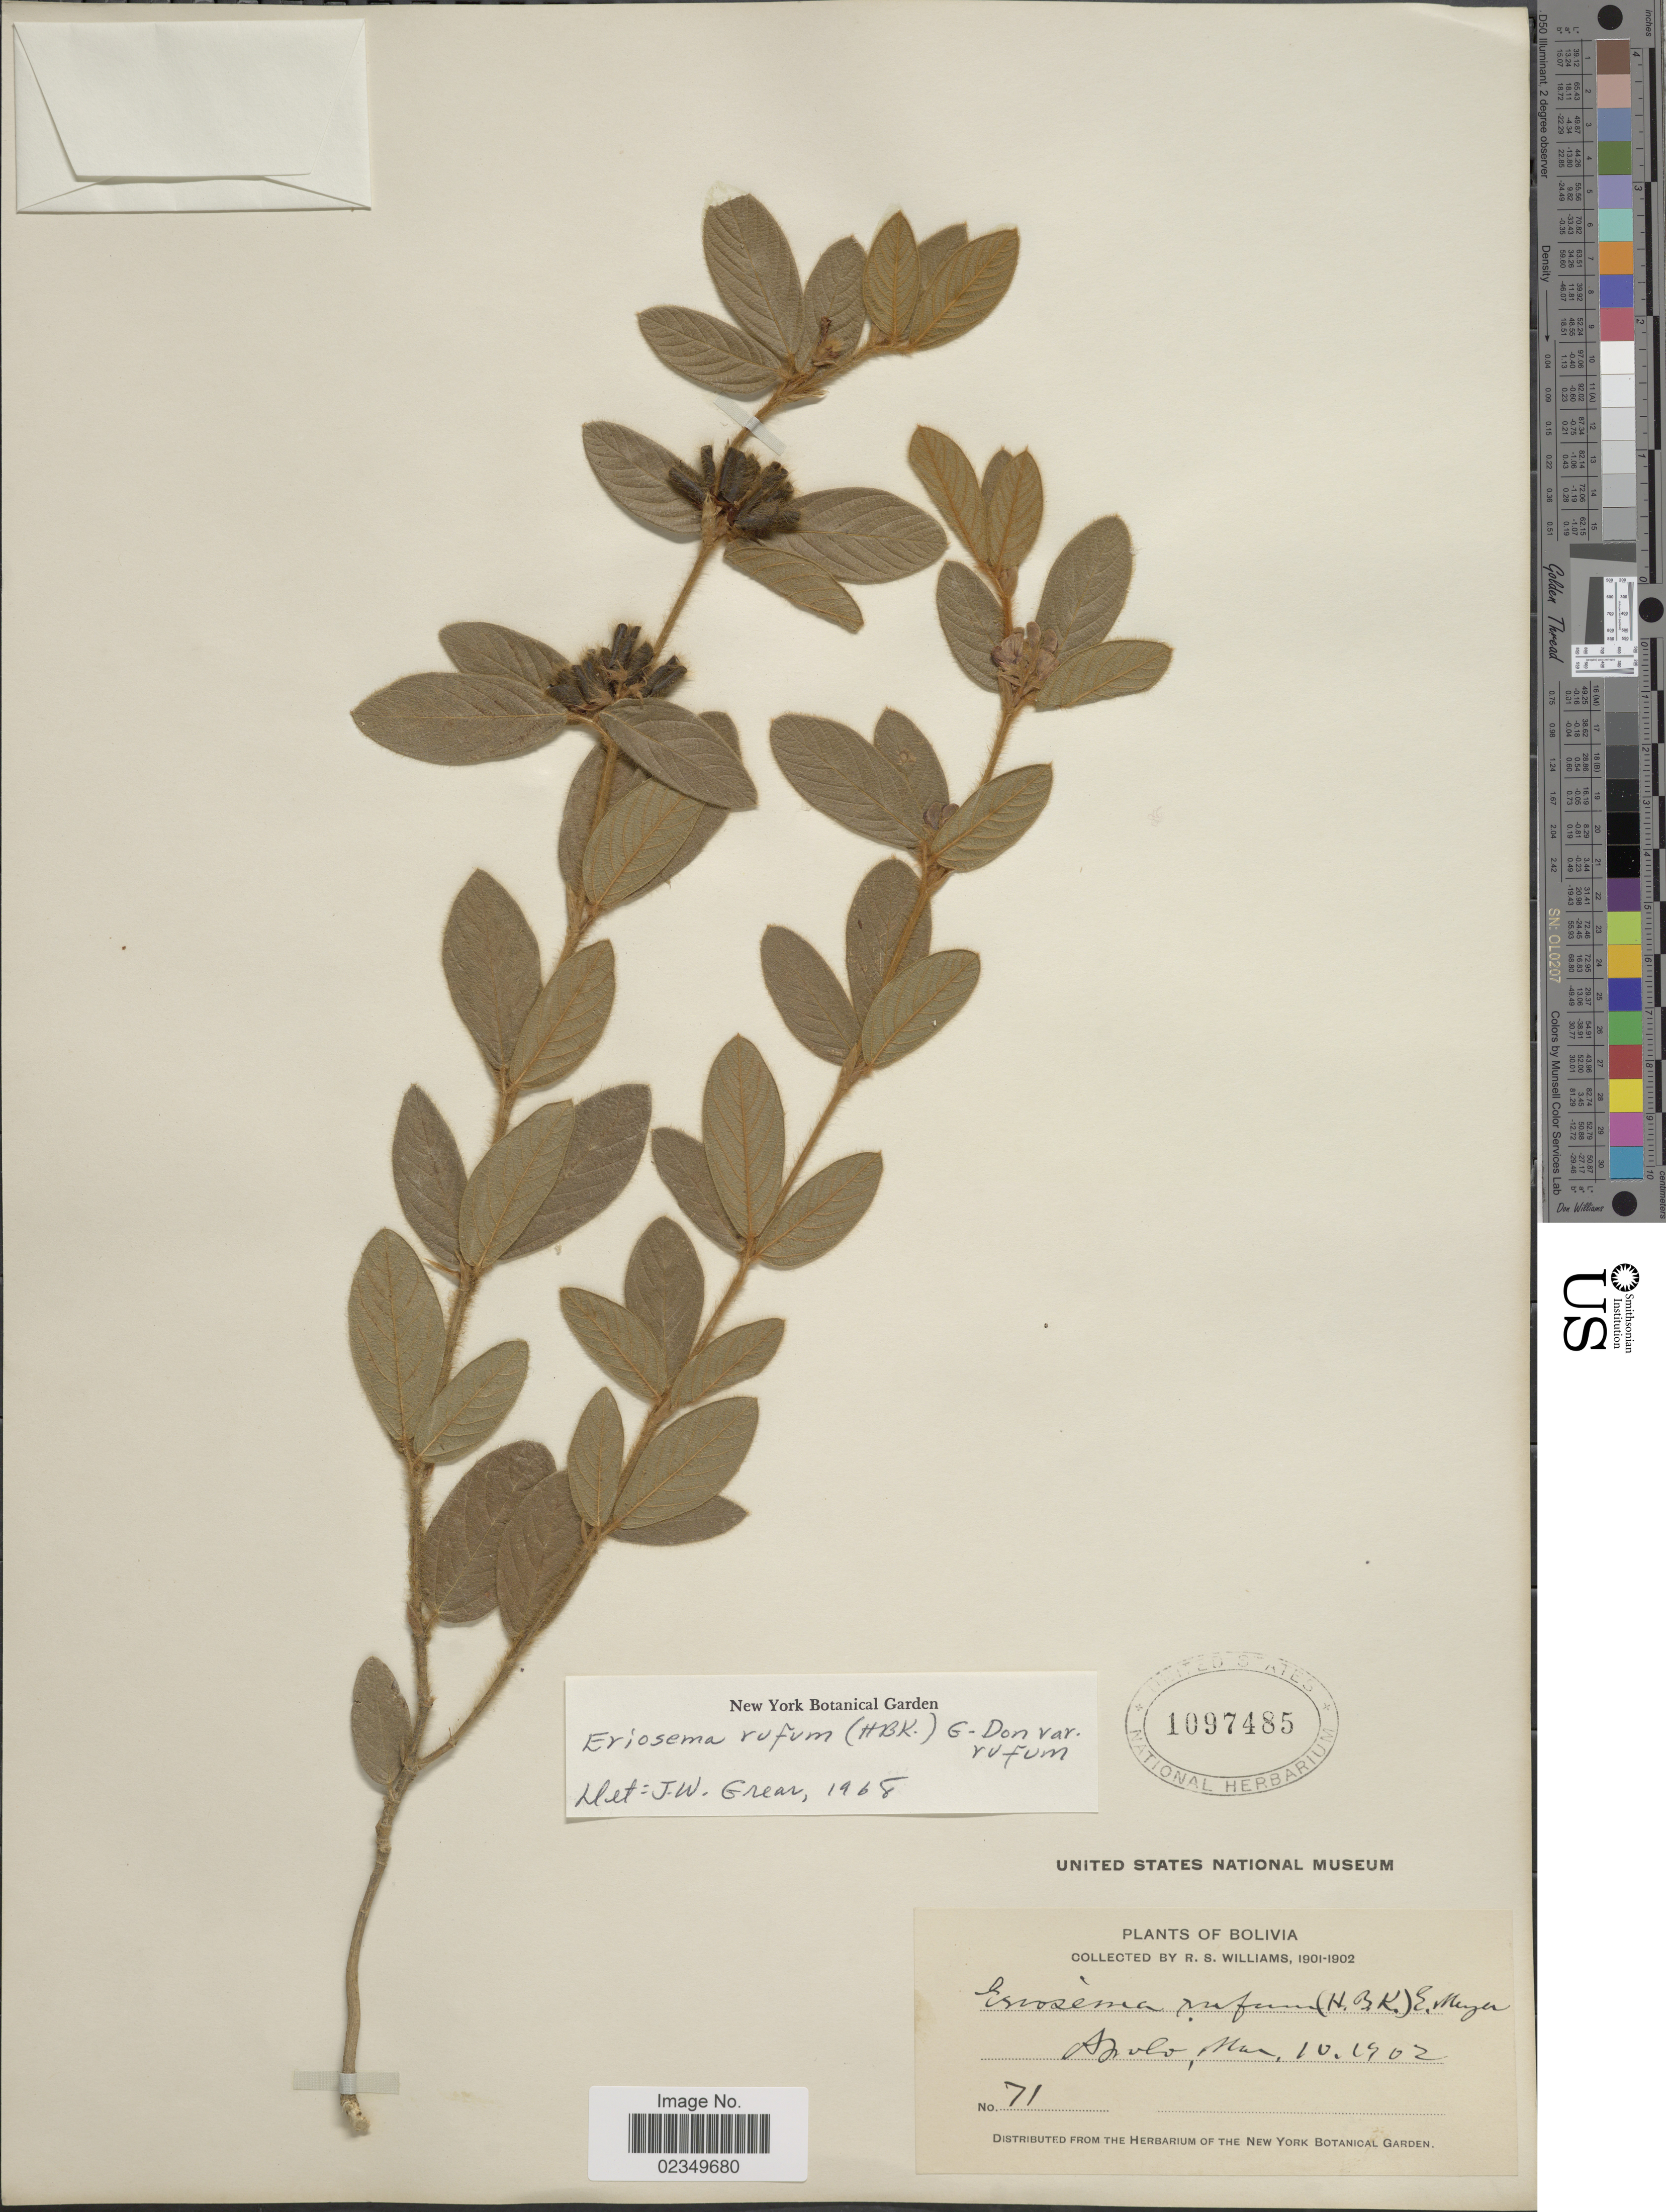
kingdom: Plantae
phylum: Tracheophyta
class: Magnoliopsida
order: Fabales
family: Fabaceae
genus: Eriosema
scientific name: Eriosema rufum var. rufum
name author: (Kunth) G. Don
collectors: R. S. Williams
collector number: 71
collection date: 1902-03-10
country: Bolivia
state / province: La Paz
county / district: Franz Tamayo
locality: Apolo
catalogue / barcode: US 1097458